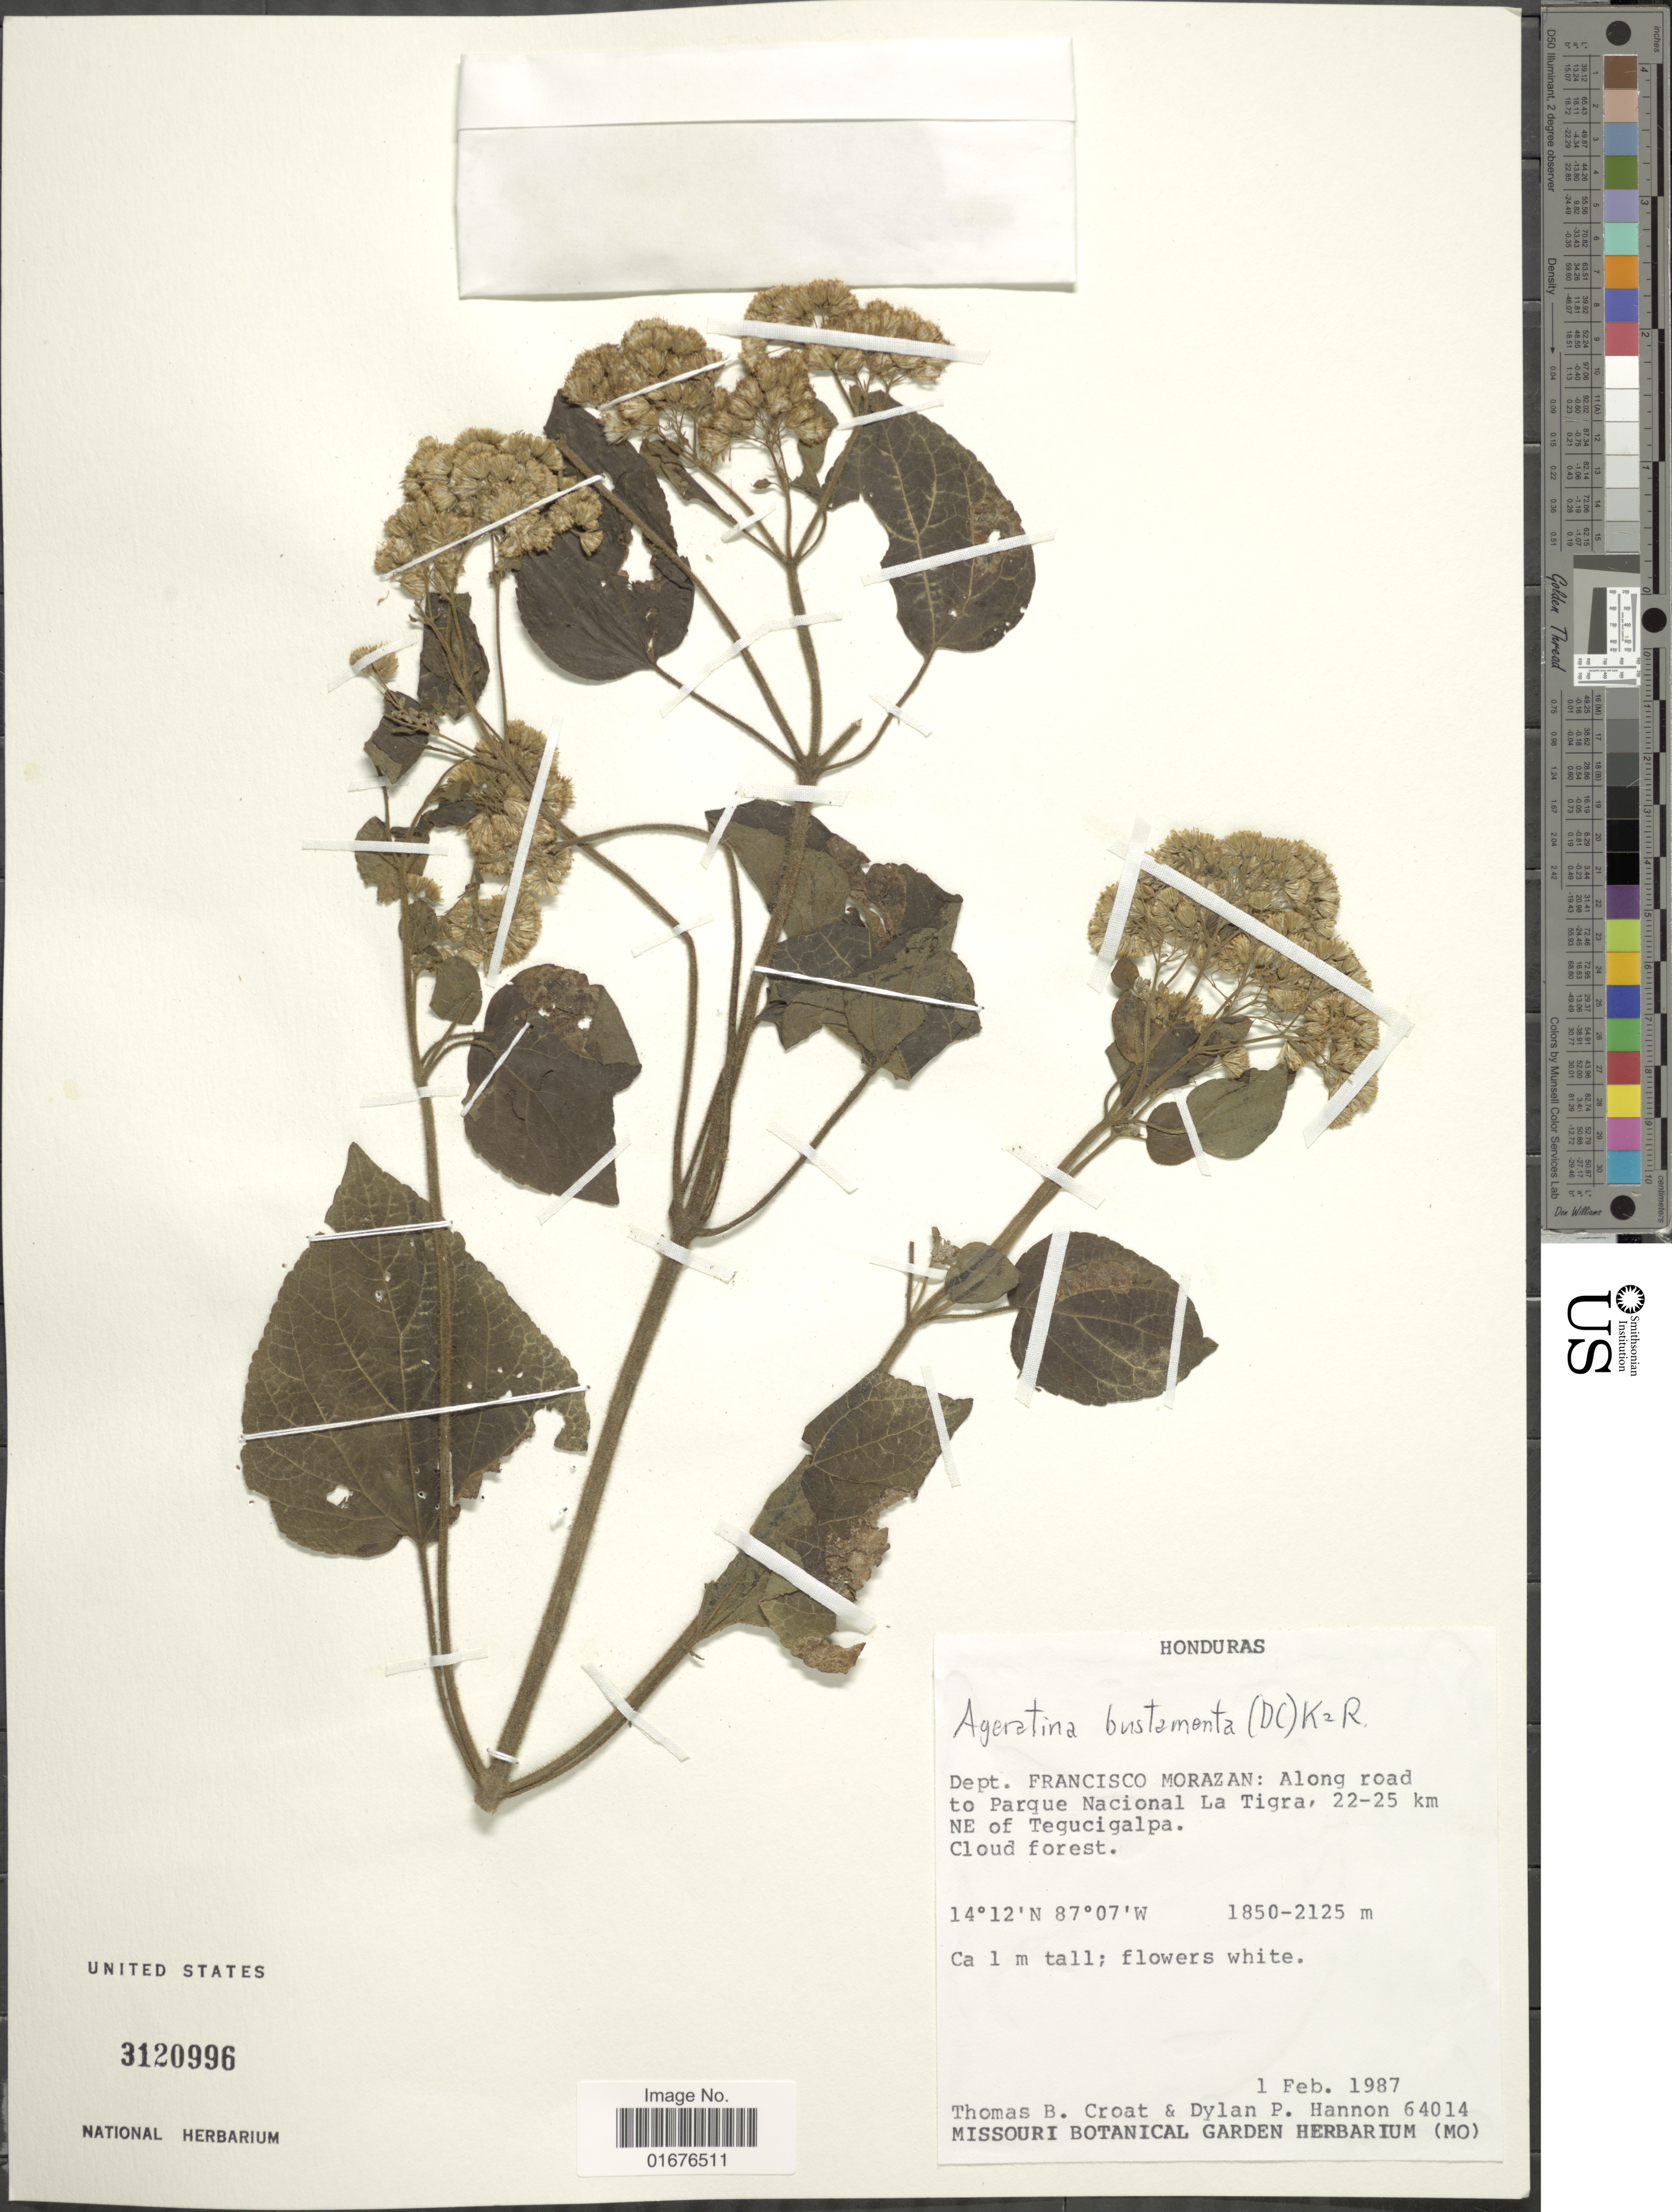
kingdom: Plantae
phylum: Tracheophyta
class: Magnoliopsida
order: Asterales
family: Asteraceae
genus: Ageratina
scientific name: Ageratina pichinchensis var. bustamenta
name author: (DC.) R.M. King & H. Rob.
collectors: T. B. Croat & D. Hannon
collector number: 64014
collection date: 1987-02-01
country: Honduras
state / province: Fco. Morazán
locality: Along road to Parque Nacional La Tigra, 22-25 km NE of Tegucigalpa, Cloud forest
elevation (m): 1850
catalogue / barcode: US 3120996